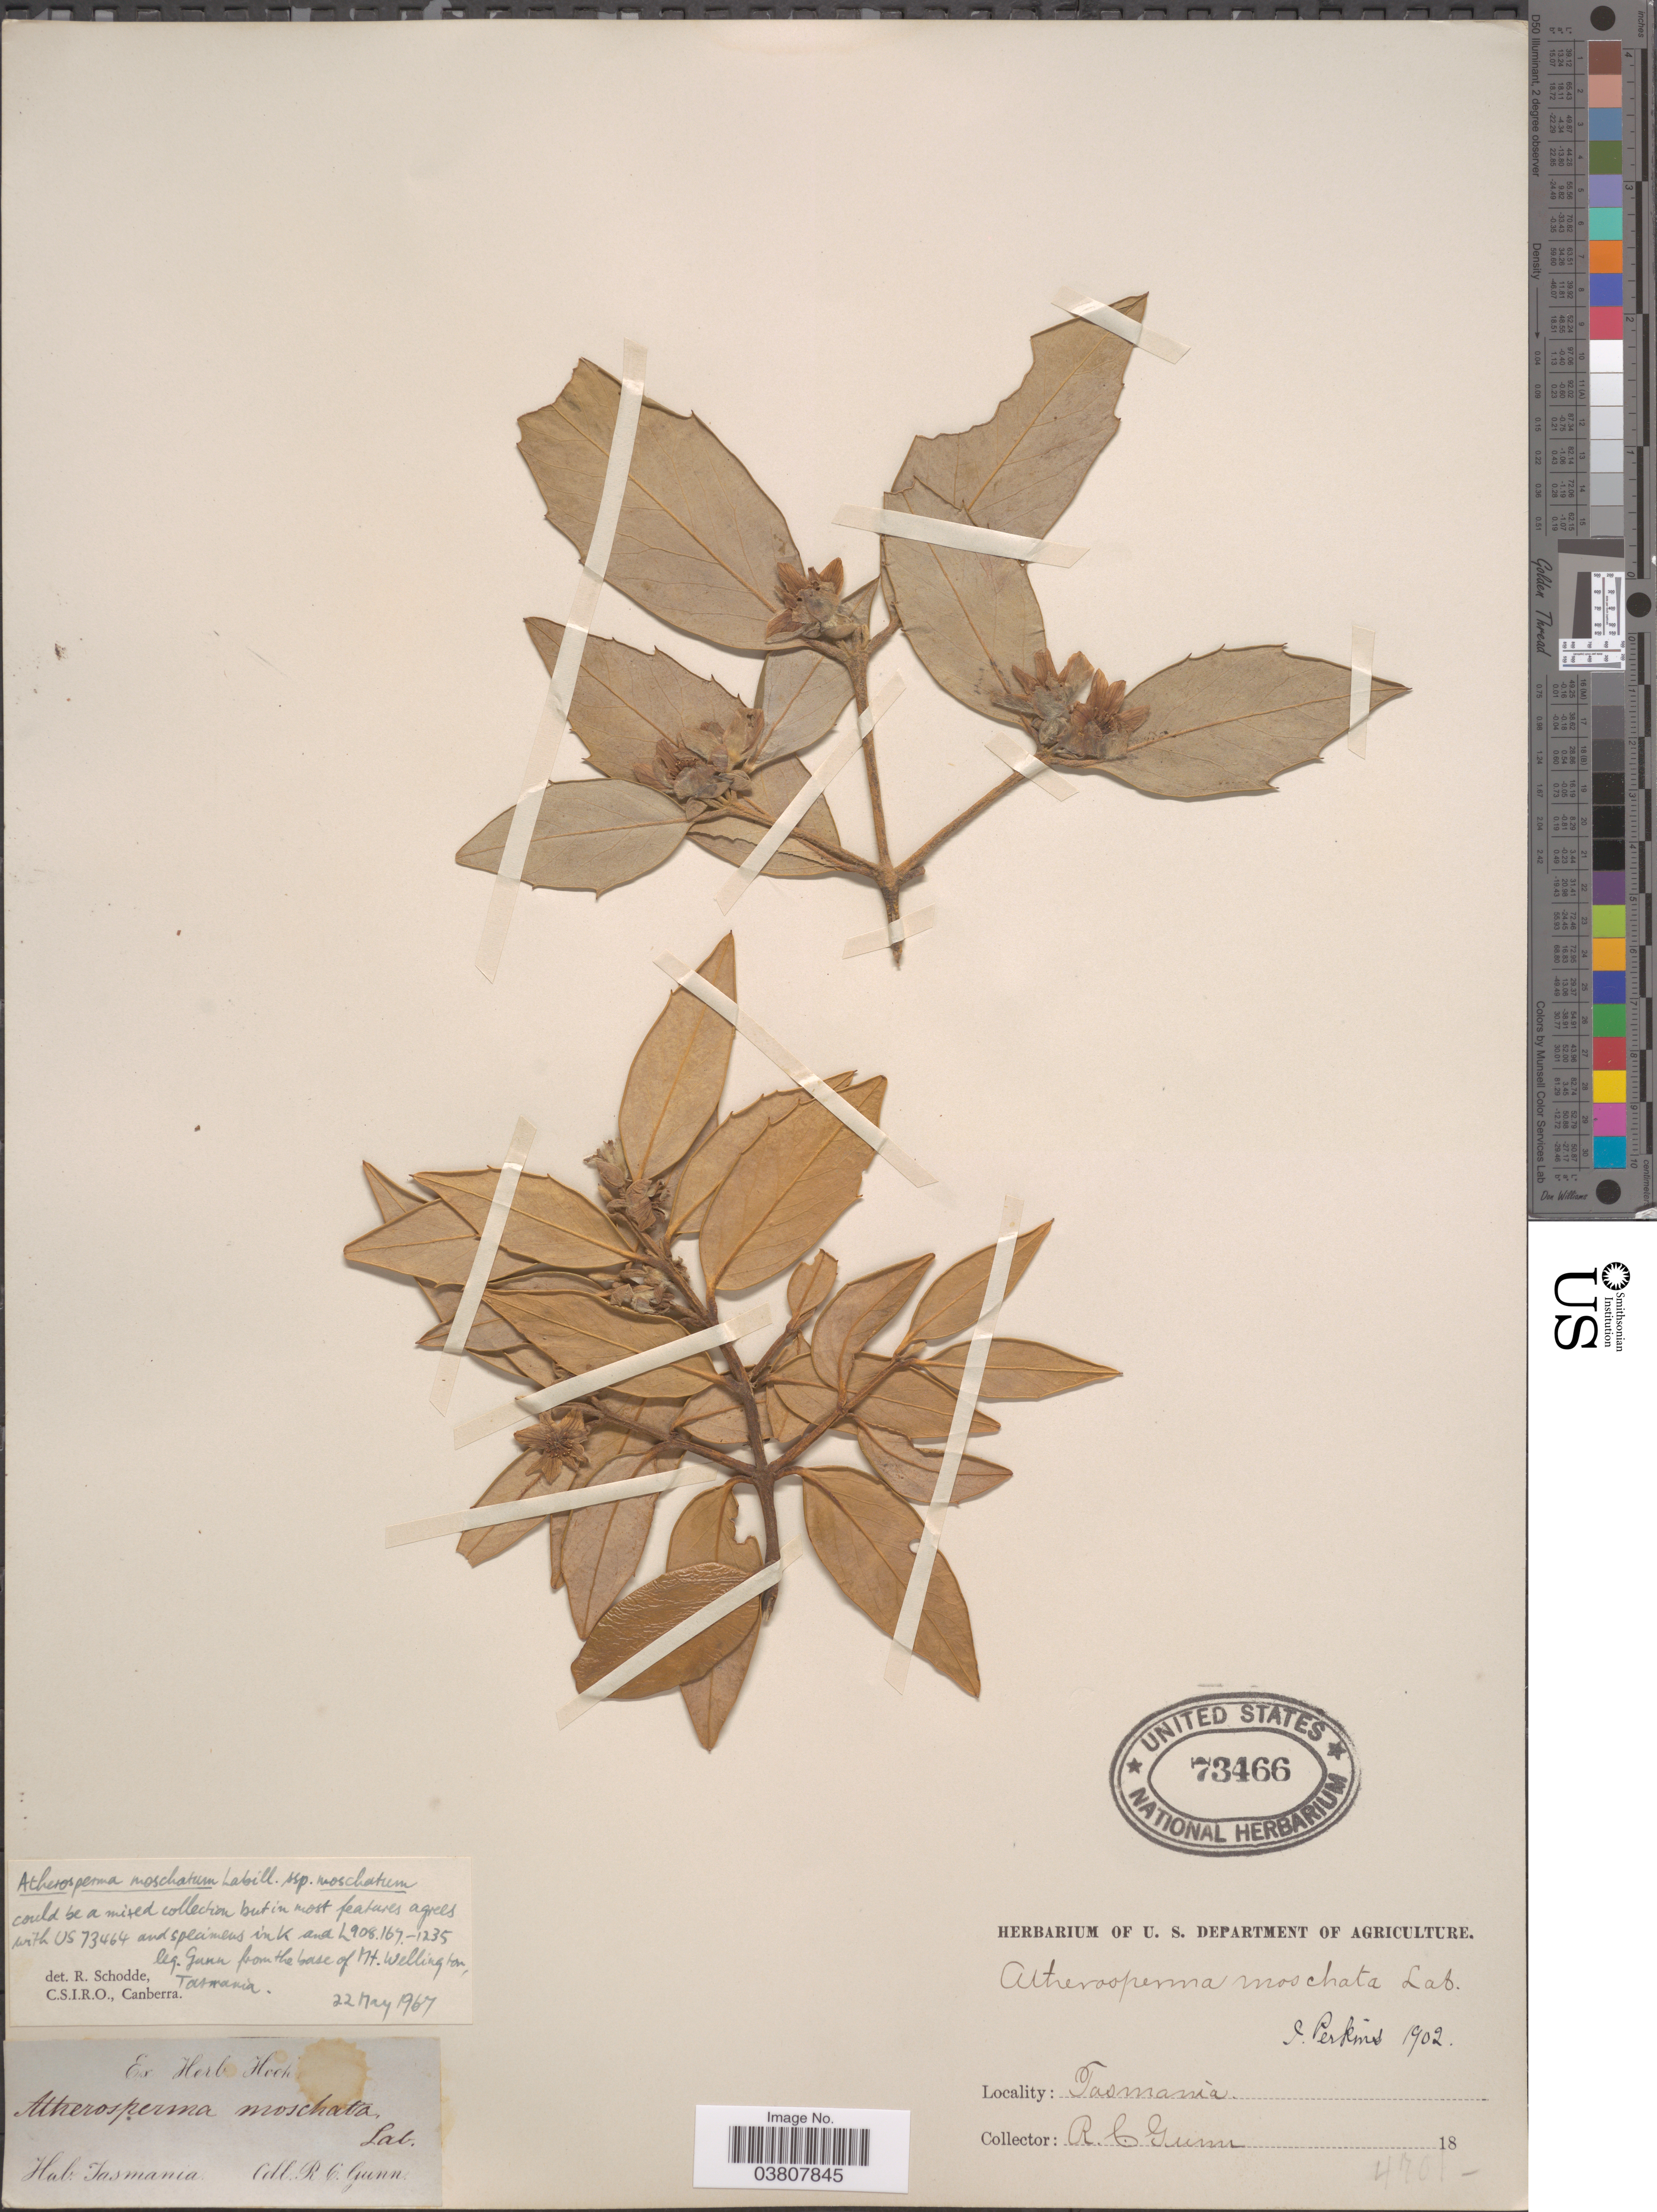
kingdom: Plantae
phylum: Tracheophyta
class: Magnoliopsida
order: Laurales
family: Atherospermataceae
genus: Atherosperma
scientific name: Atherosperma moschatum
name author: Labill.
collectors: R. Gunn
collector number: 4701?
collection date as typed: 18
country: Australia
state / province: Tasmania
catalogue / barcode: US 73466